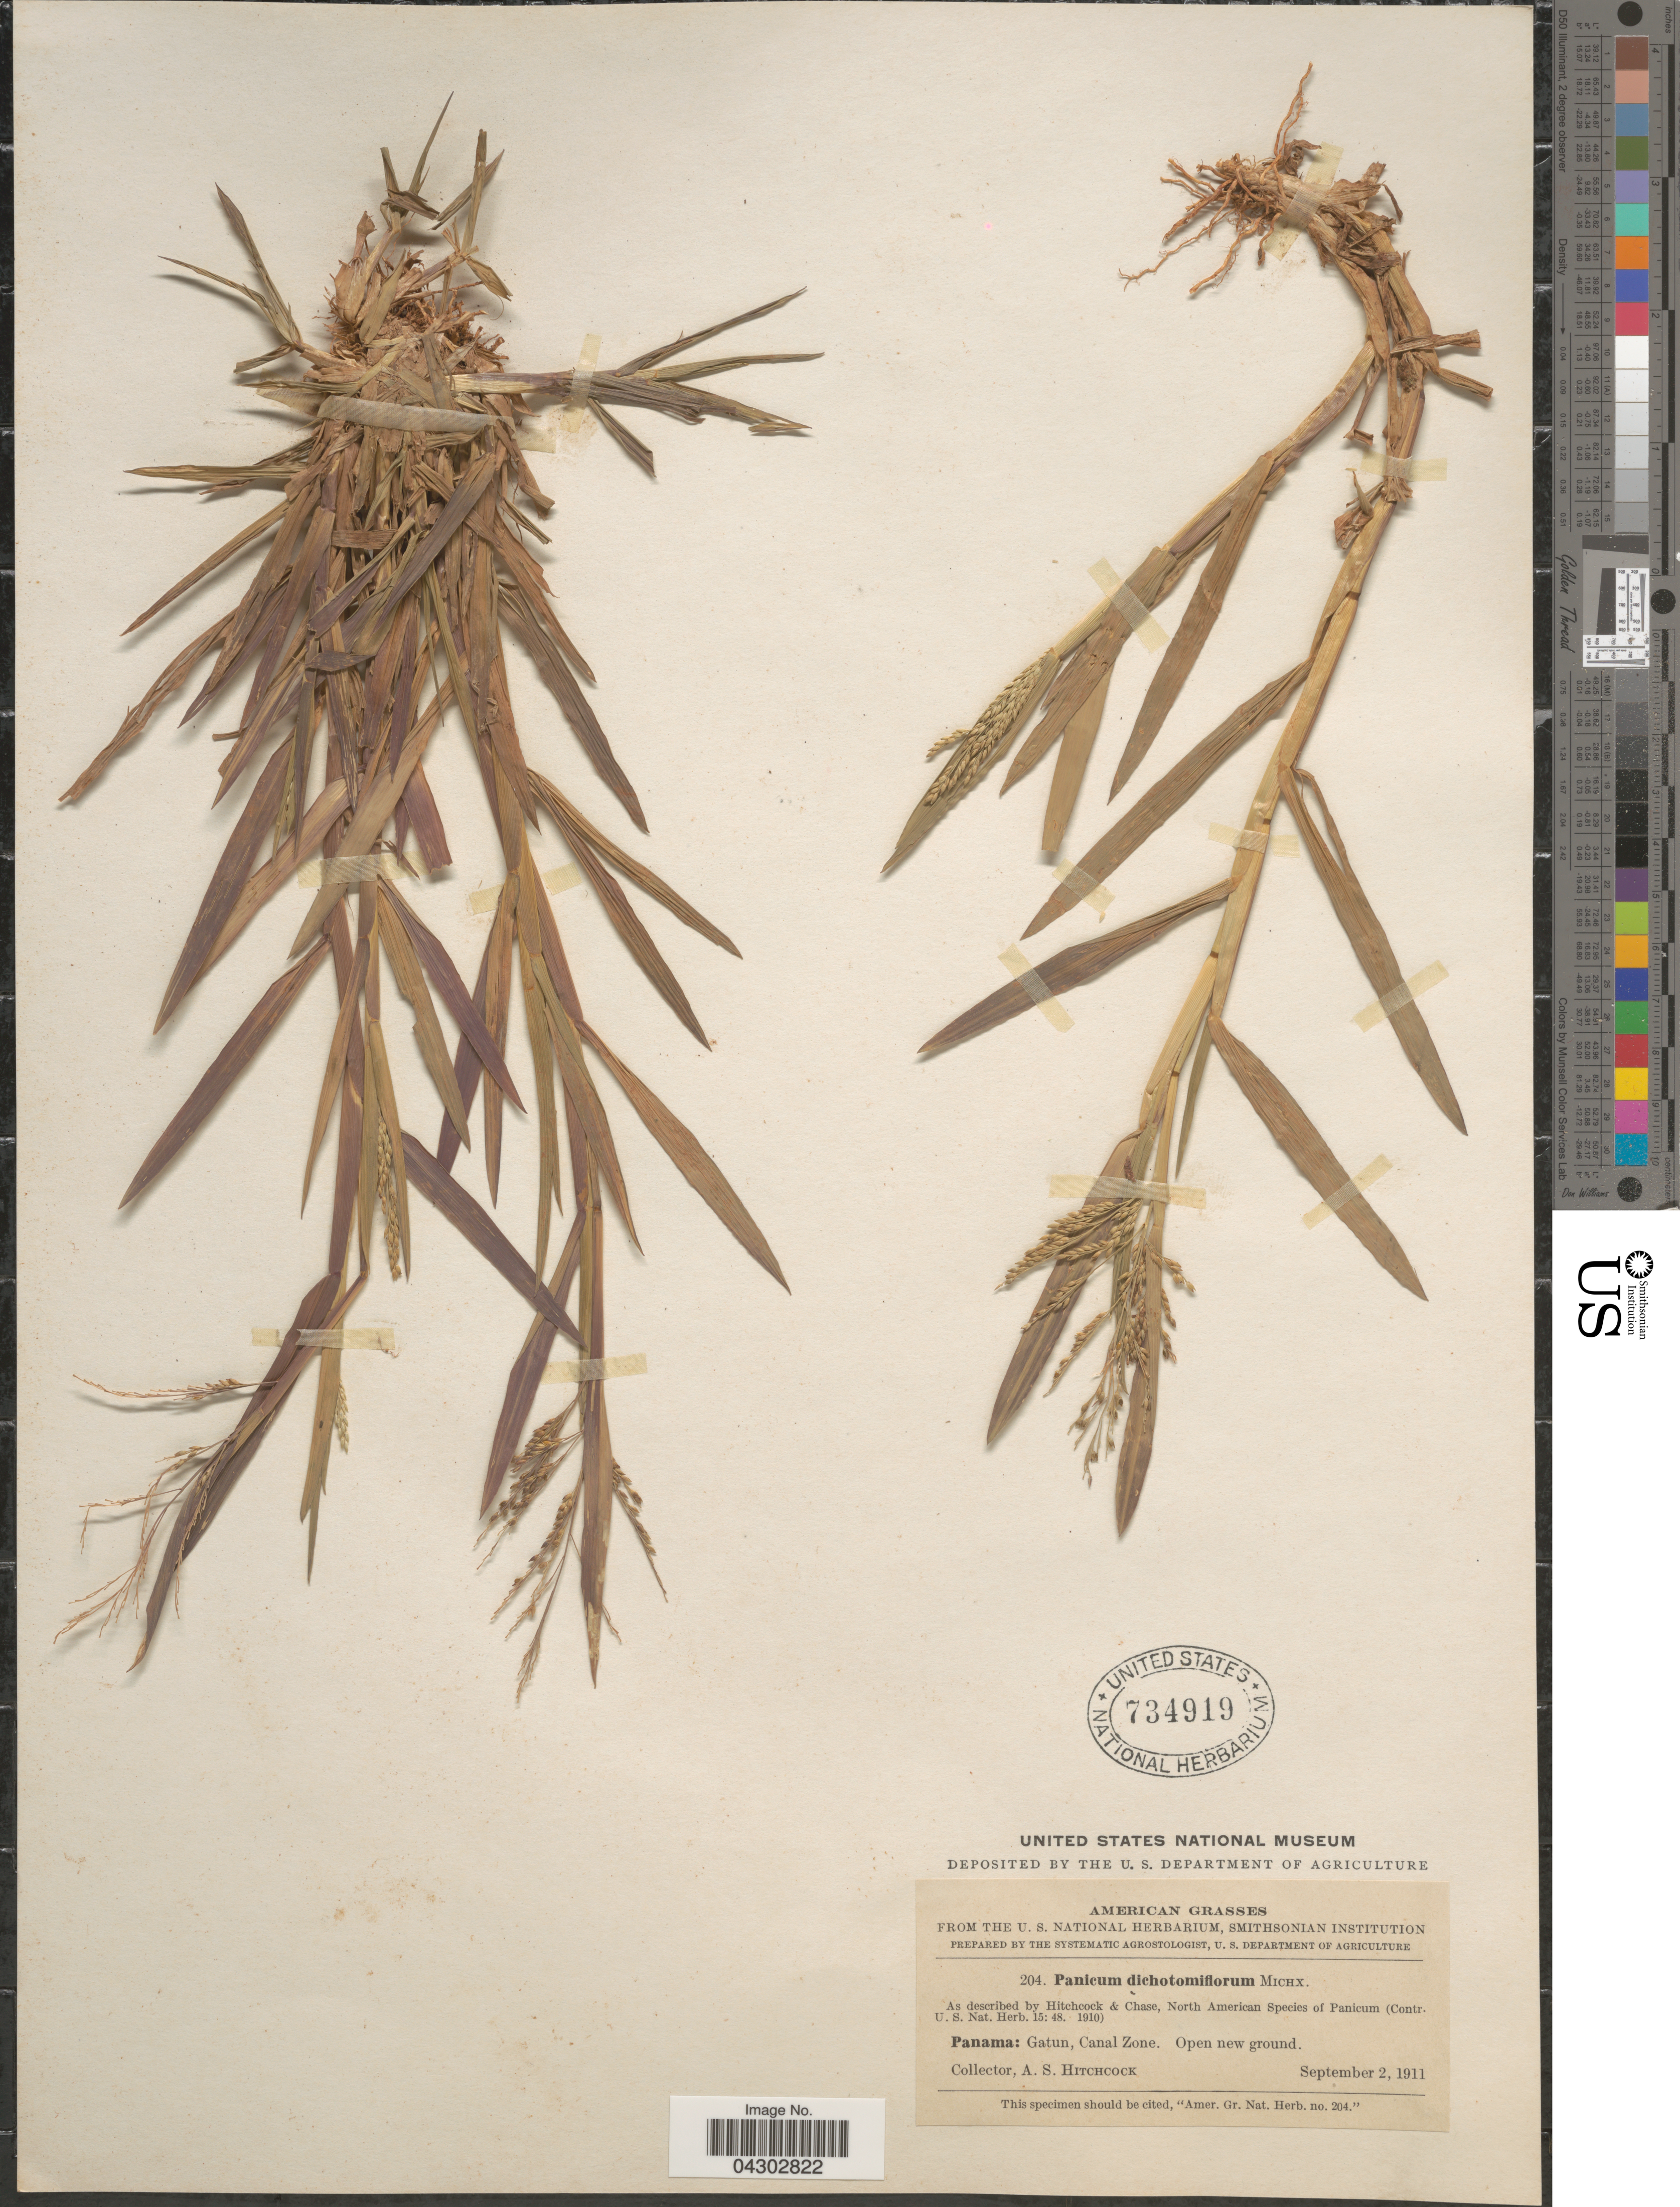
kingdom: Plantae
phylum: Tracheophyta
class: Liliopsida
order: Poales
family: Poaceae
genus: Panicum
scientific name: Panicum dichotomiflorum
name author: Michx.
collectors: A. S. Hitchcock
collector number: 204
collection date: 1911-09-02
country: Panama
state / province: Colón / Panamá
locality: Gatun, Canal Zone.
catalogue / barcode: US 734919